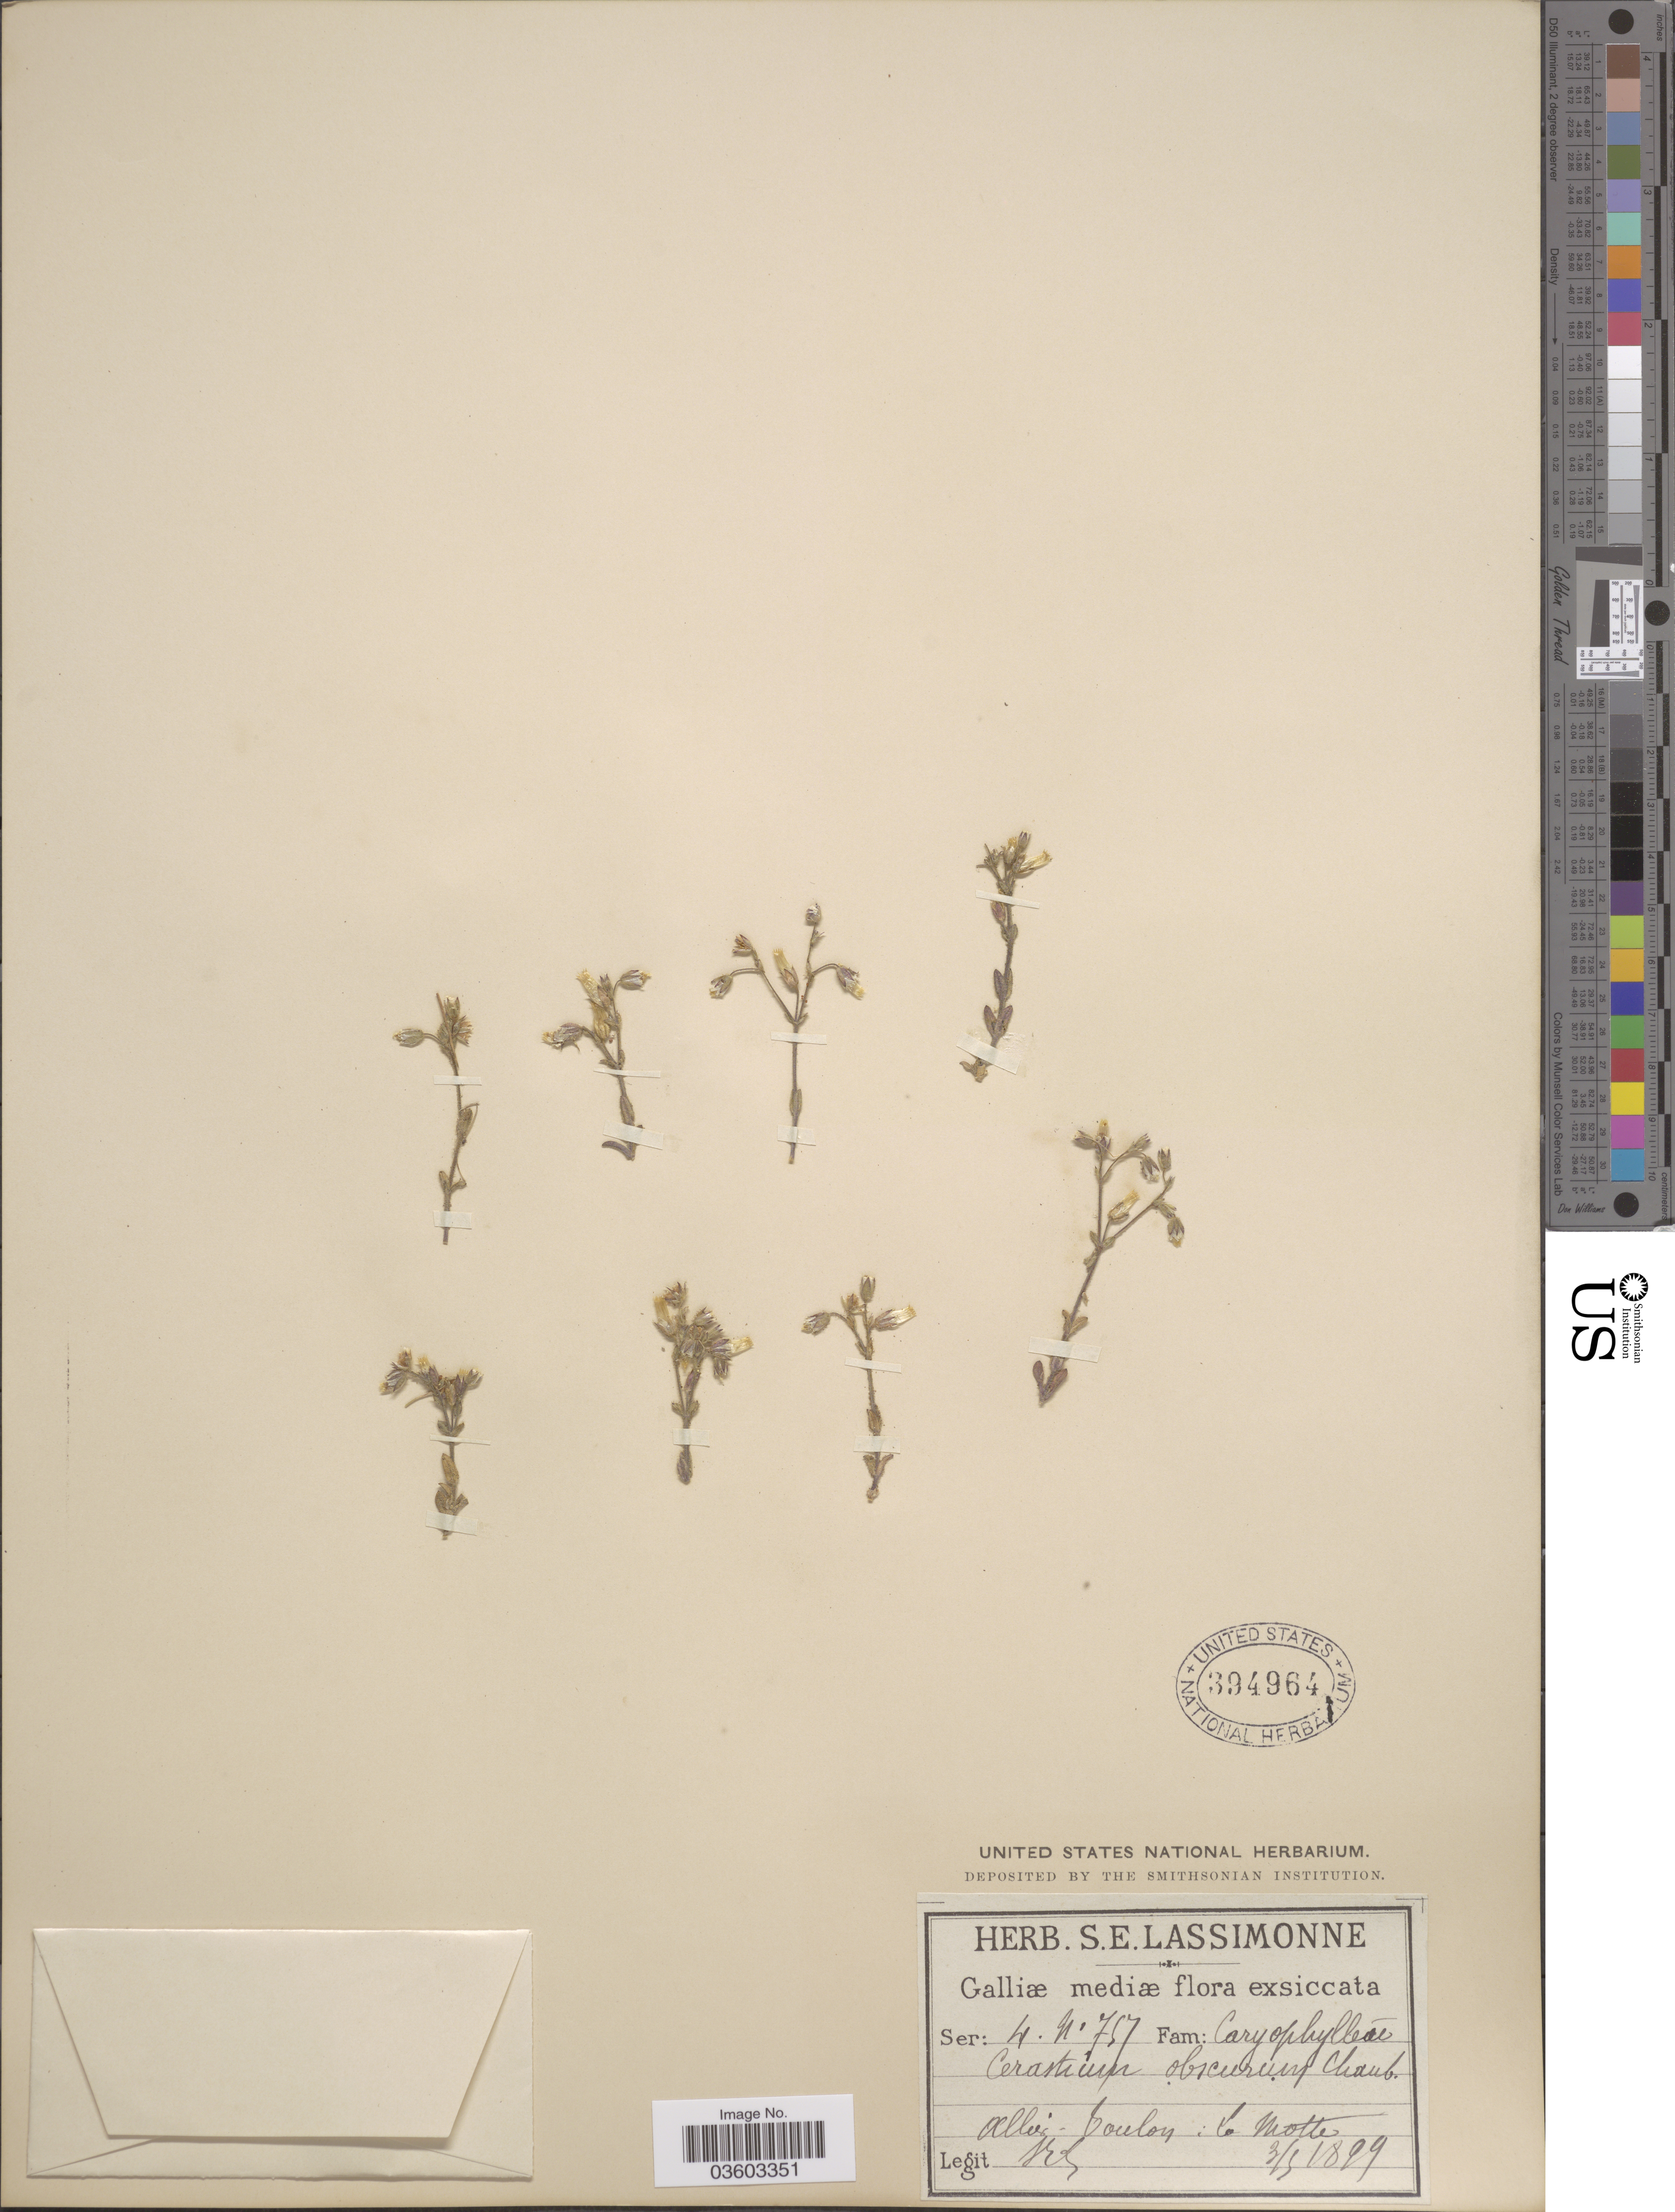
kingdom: Plantae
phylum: Tracheophyta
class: Magnoliopsida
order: Caryophyllales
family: Caryophyllaceae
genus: Cerastium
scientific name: Cerastium obscurum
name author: Chaub.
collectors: S. Lassimonne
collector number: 757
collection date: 1899-05-03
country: France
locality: Galliæ mediæ. Allier - Toulon: La Motte.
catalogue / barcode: US 394964